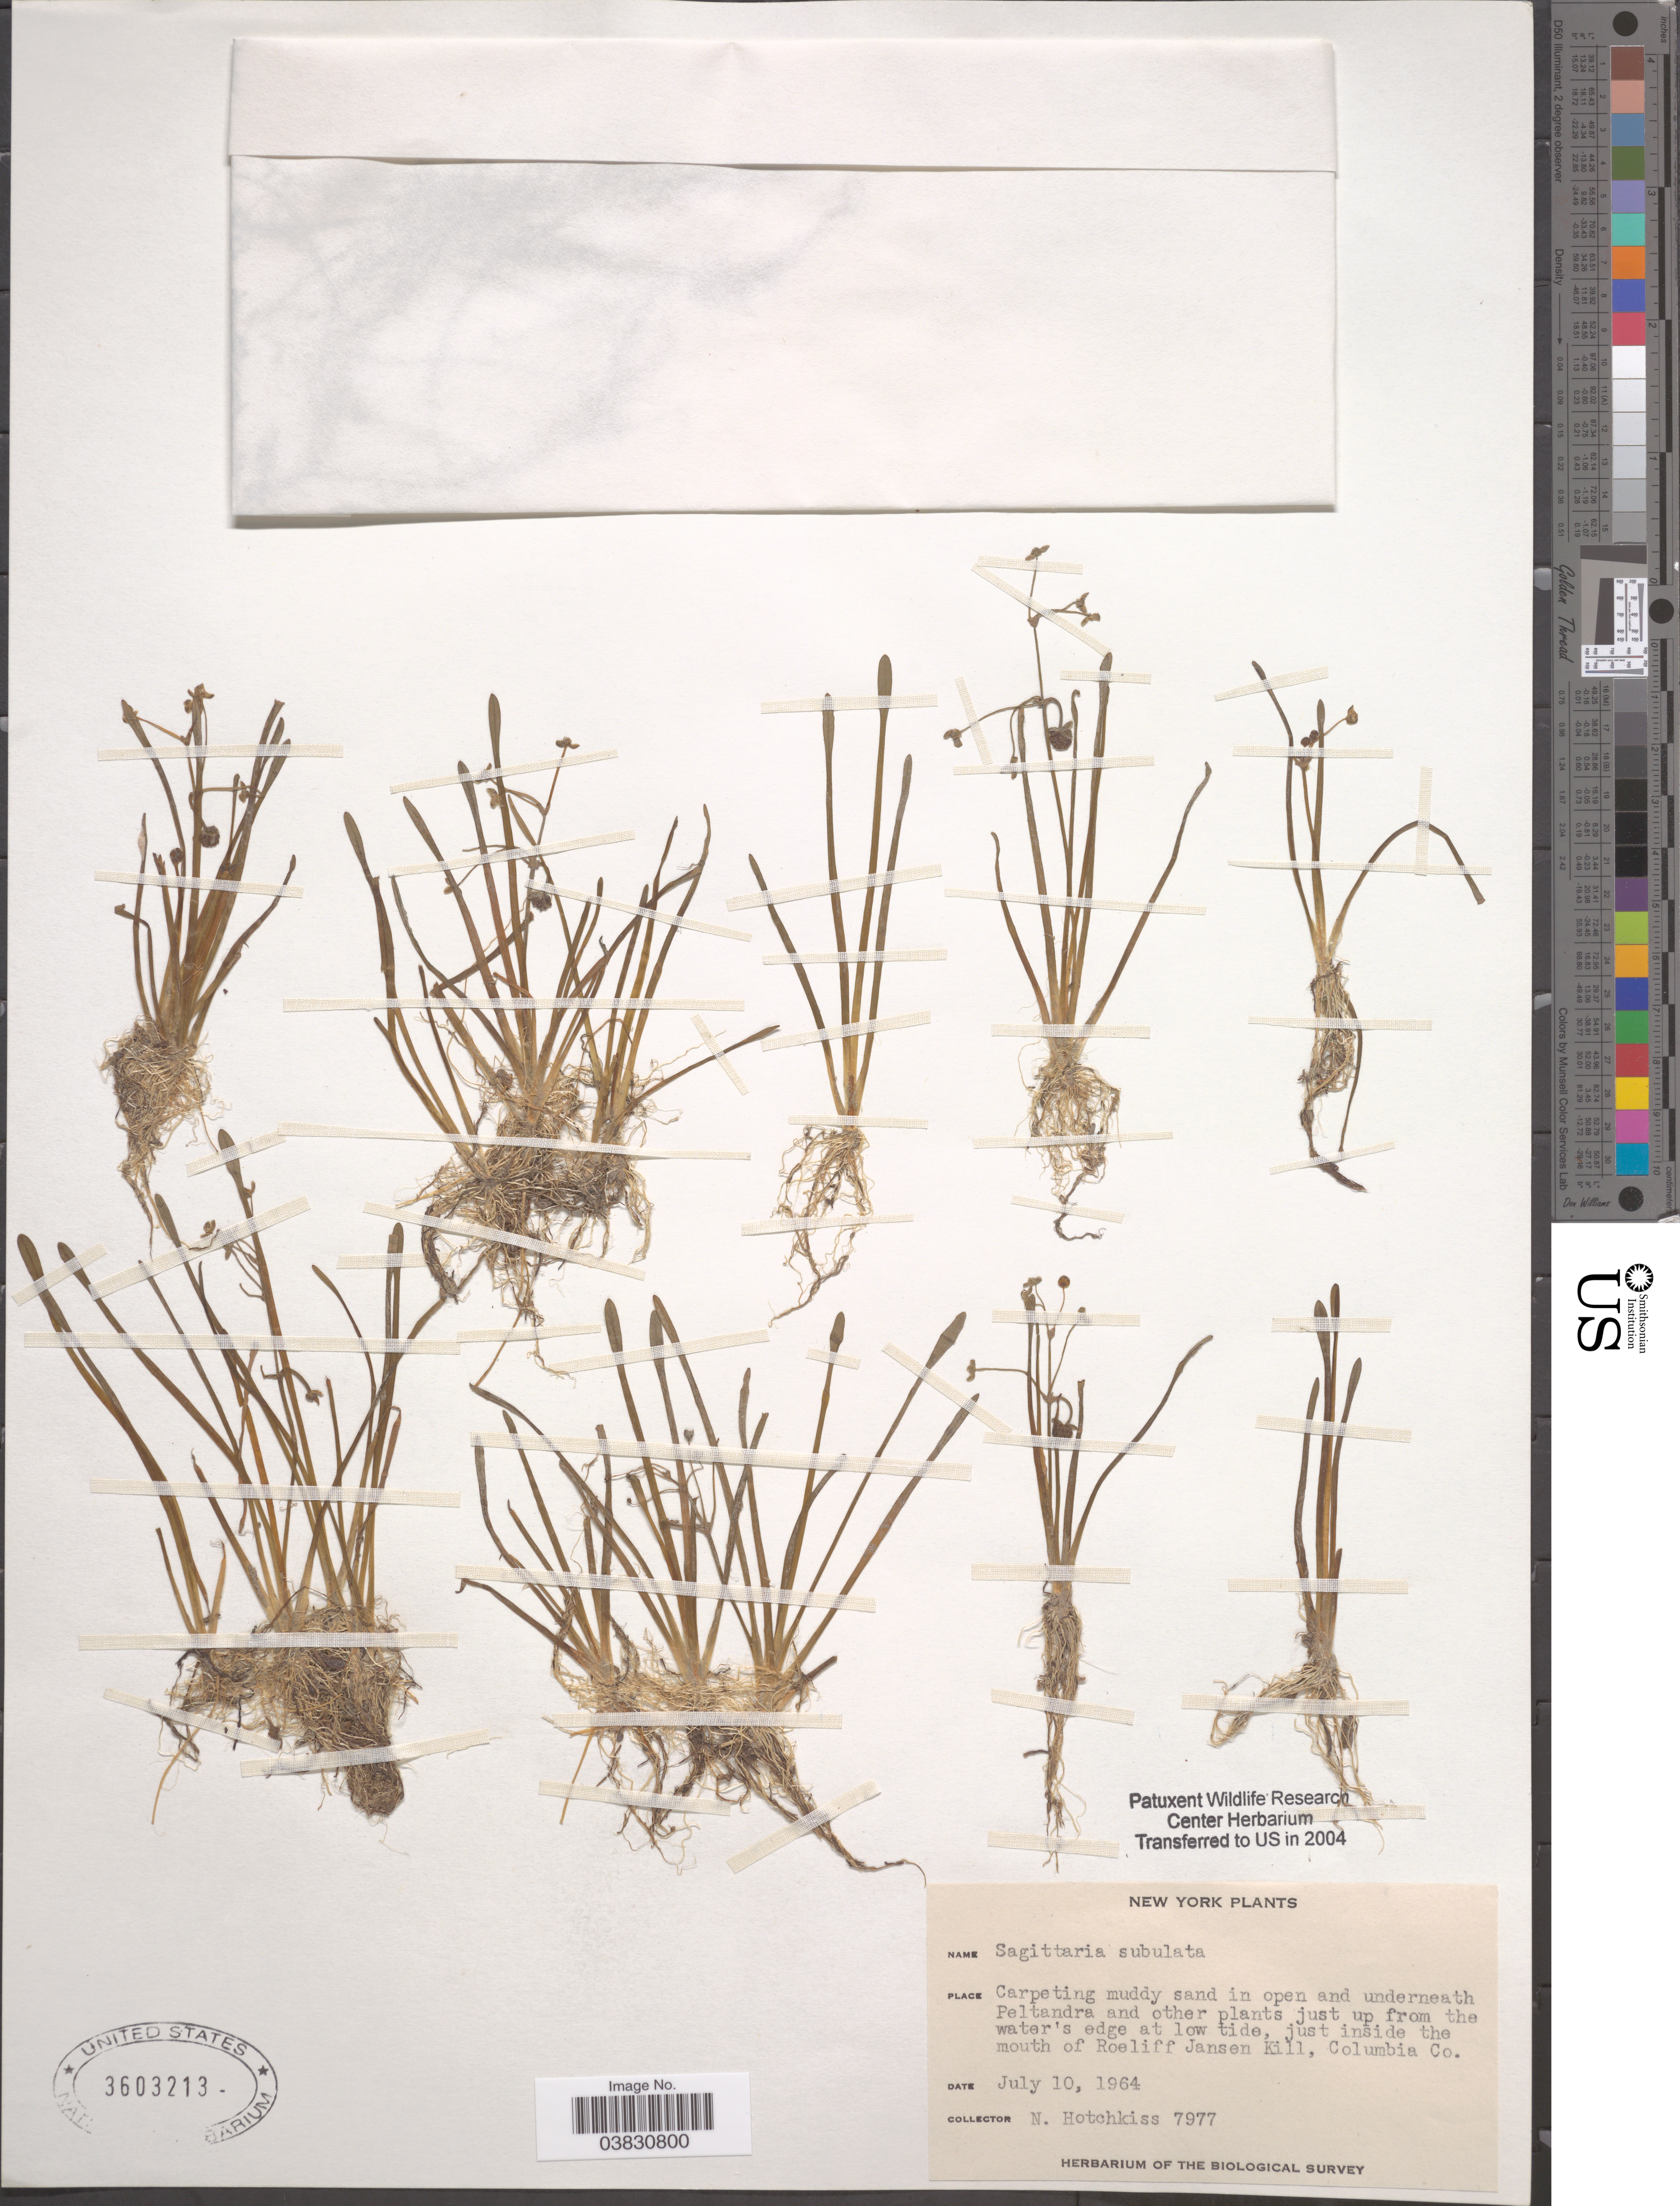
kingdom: Plantae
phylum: Tracheophyta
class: Liliopsida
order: Alismatales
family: Alismataceae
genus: Sagittaria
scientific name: Sagittaria subulata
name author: (L.) Buchenau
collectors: N. Hotchkiss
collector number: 7977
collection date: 1964-07-10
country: United States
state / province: New York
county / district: Columbia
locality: Just inside the mouth of Roeliff Jansen Kill, Columbia Co.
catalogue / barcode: US 3603213